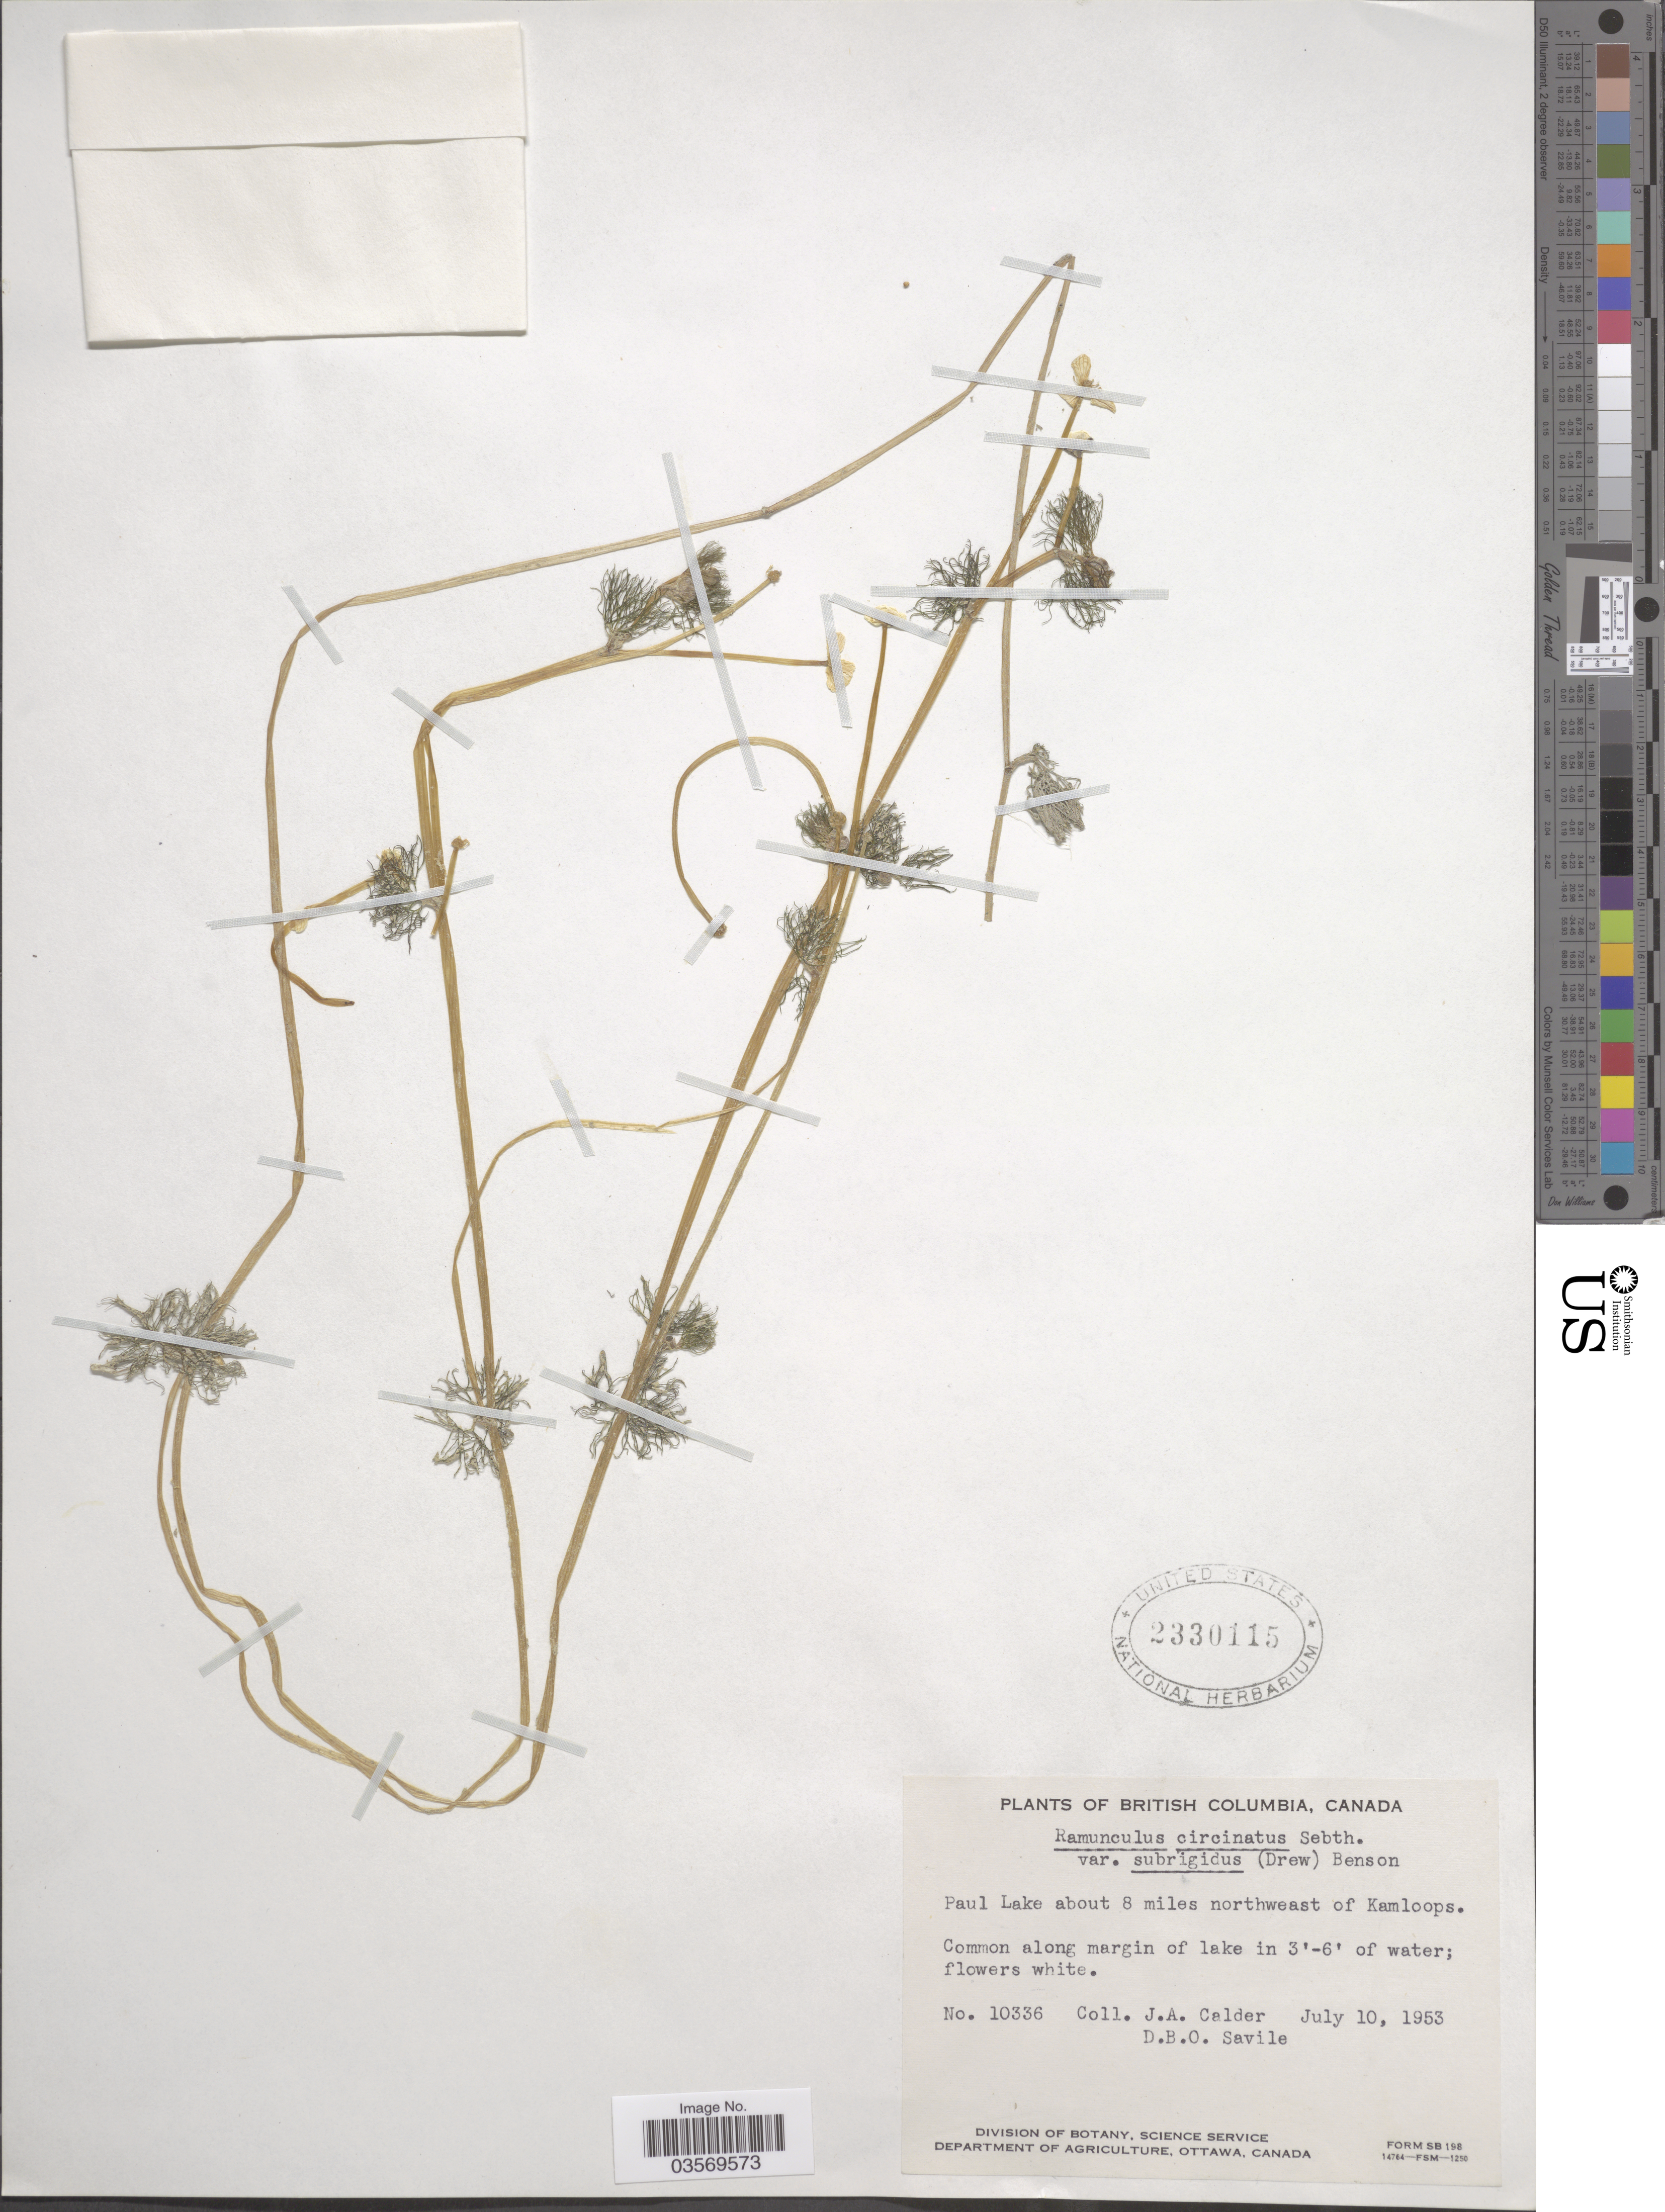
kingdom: Plantae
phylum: Tracheophyta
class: Magnoliopsida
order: Ranunculales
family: Ranunculaceae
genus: Ranunculus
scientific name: Ranunculus subrigidus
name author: W.B. Drew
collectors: J. A. Calder & D. Savile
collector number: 10336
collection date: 1953-07-10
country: Canada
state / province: British Columbia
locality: Paul Lake about 8 miles northwest of Kamloops.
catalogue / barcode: US 2330115